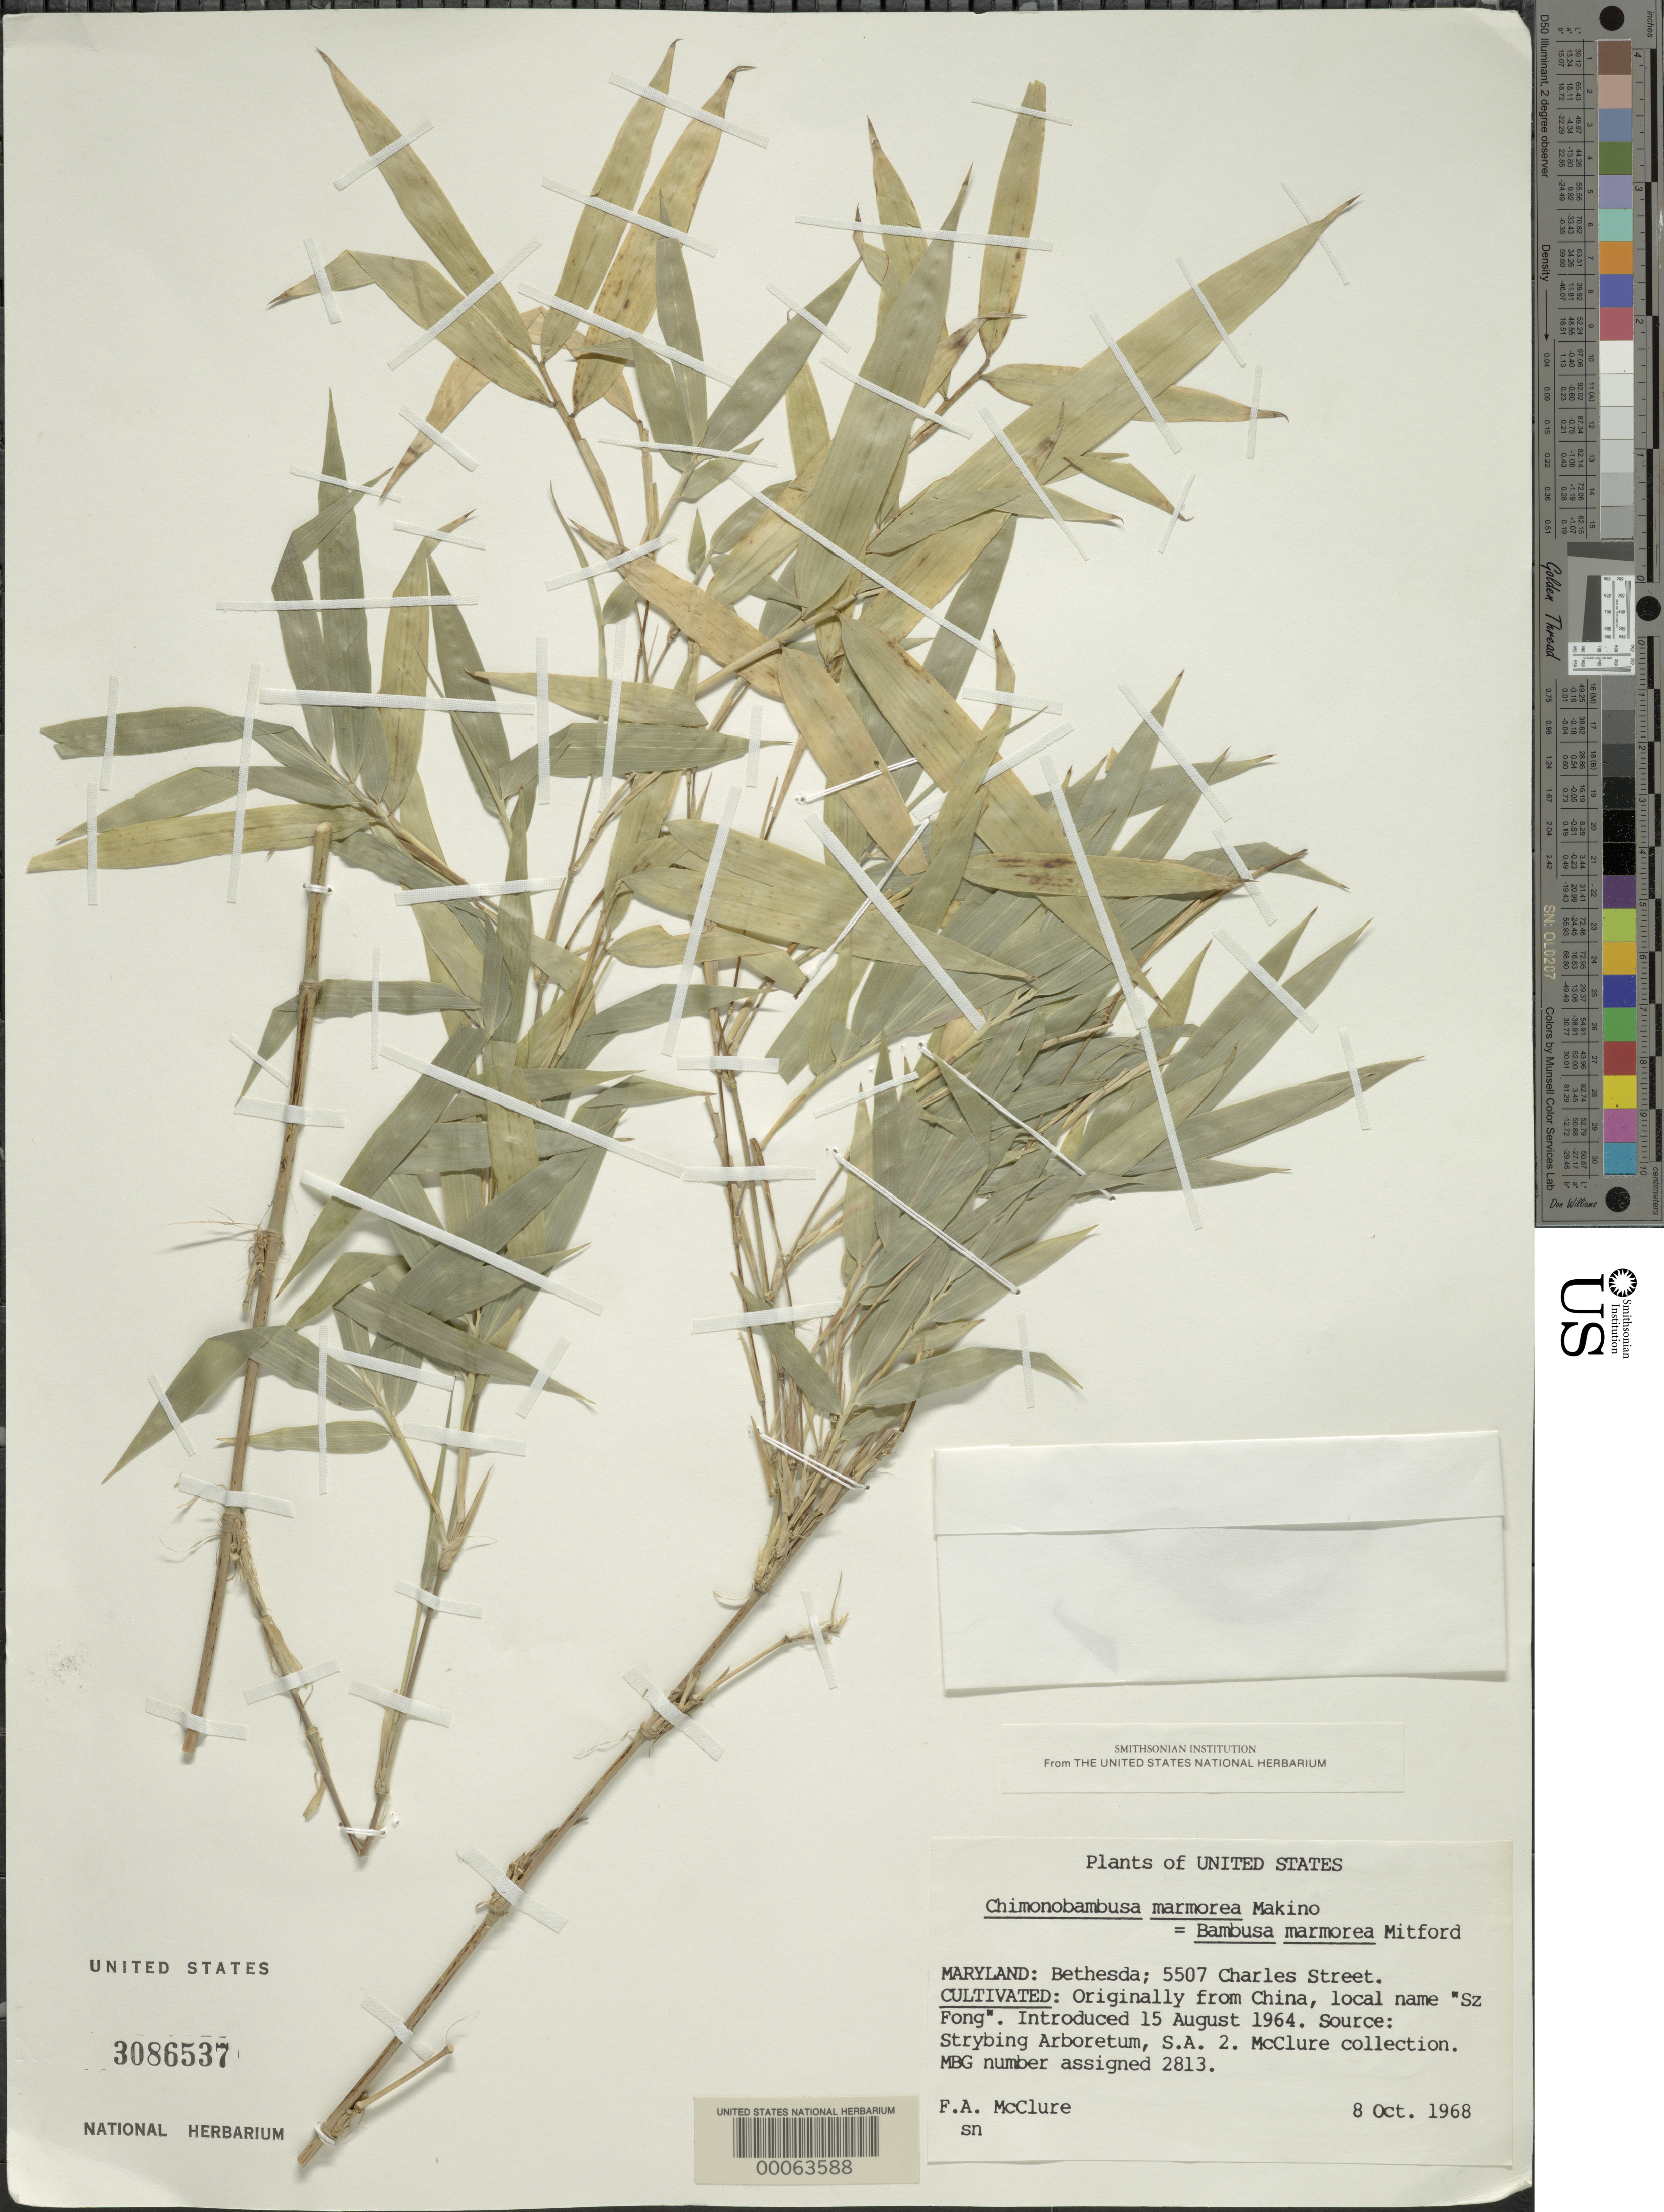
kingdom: Plantae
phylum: Tracheophyta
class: Liliopsida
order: Poales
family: Poaceae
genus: Chimonobambusa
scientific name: Chimonobambusa marmorea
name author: Makino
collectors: F. A. McClure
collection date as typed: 08 Oct 1968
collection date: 1968-10-08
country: United States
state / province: Maryland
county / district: Montgomery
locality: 5507 Charles Street, Bethesda (McClure's garden)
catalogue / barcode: US 3086537